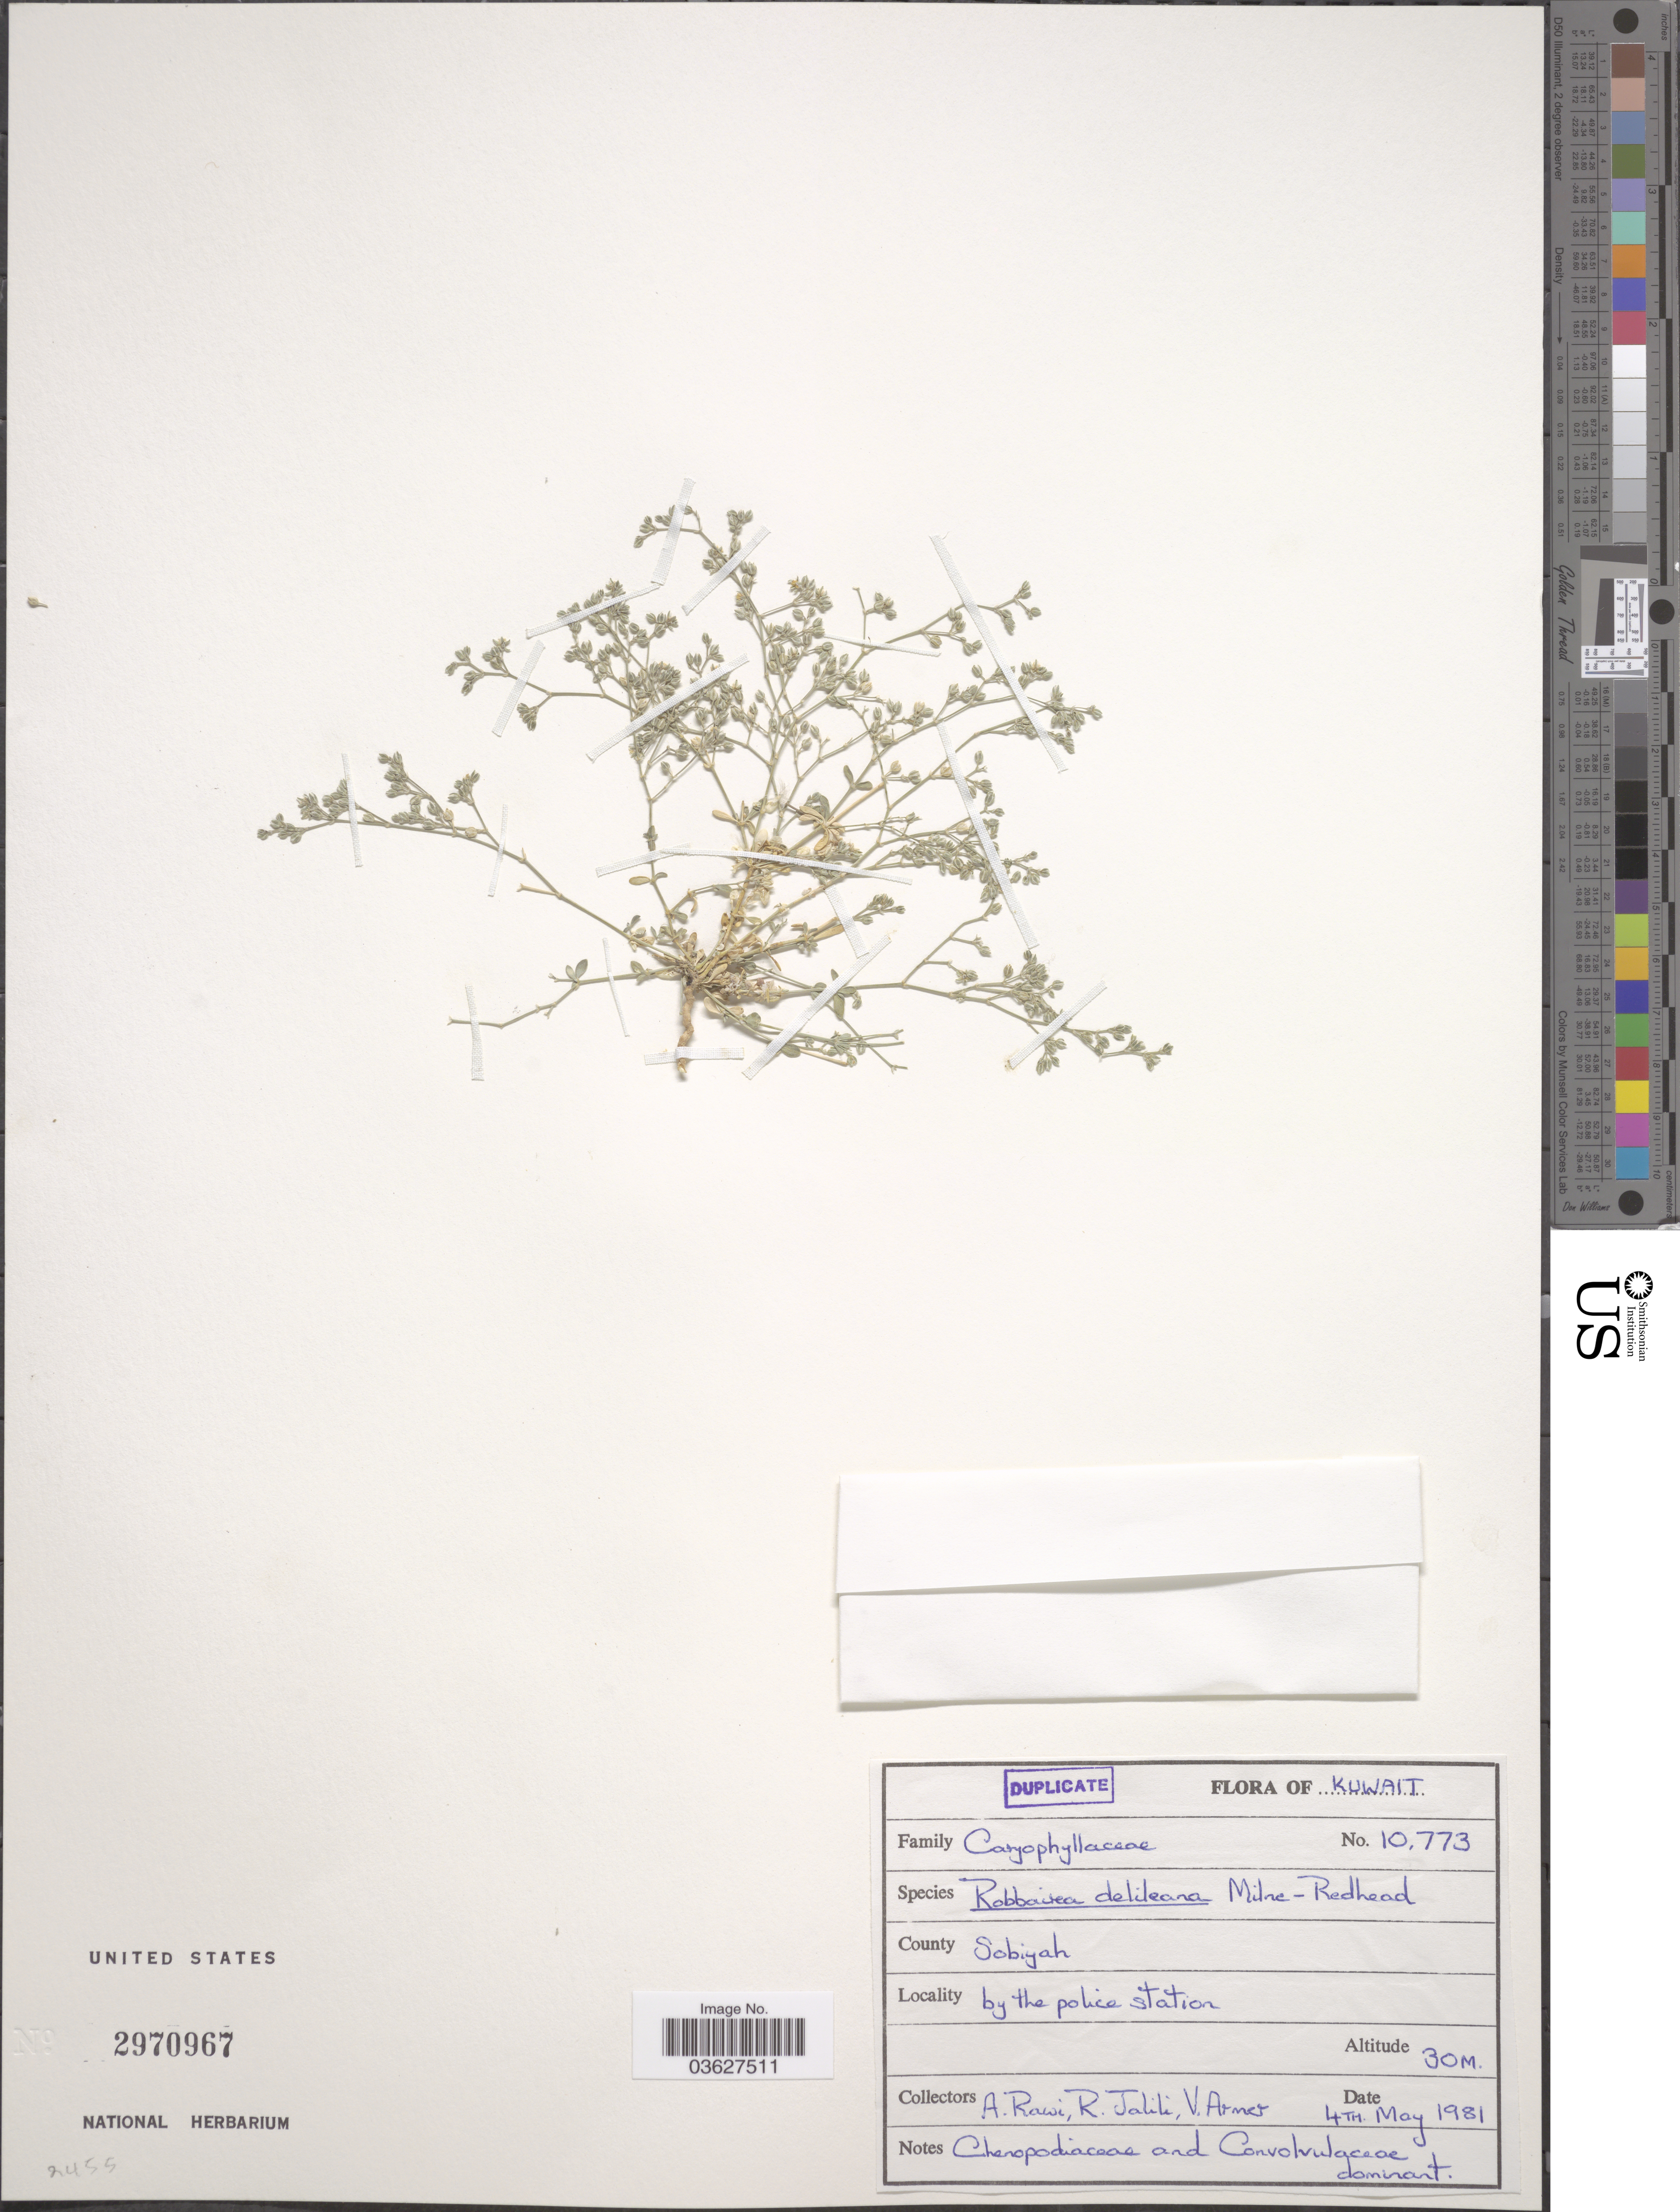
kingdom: Plantae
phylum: Tracheophyta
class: Magnoliopsida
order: Caryophyllales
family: Caryophyllaceae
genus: Polycarpaea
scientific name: Polycarpaea robbairea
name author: (Kuntze) Greuter & Burdet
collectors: A. Rawi, R. Jalili & V. Armet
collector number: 10773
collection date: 1981-05-04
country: Kuwait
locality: County Sobiyah.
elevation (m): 30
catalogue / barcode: US 2970967